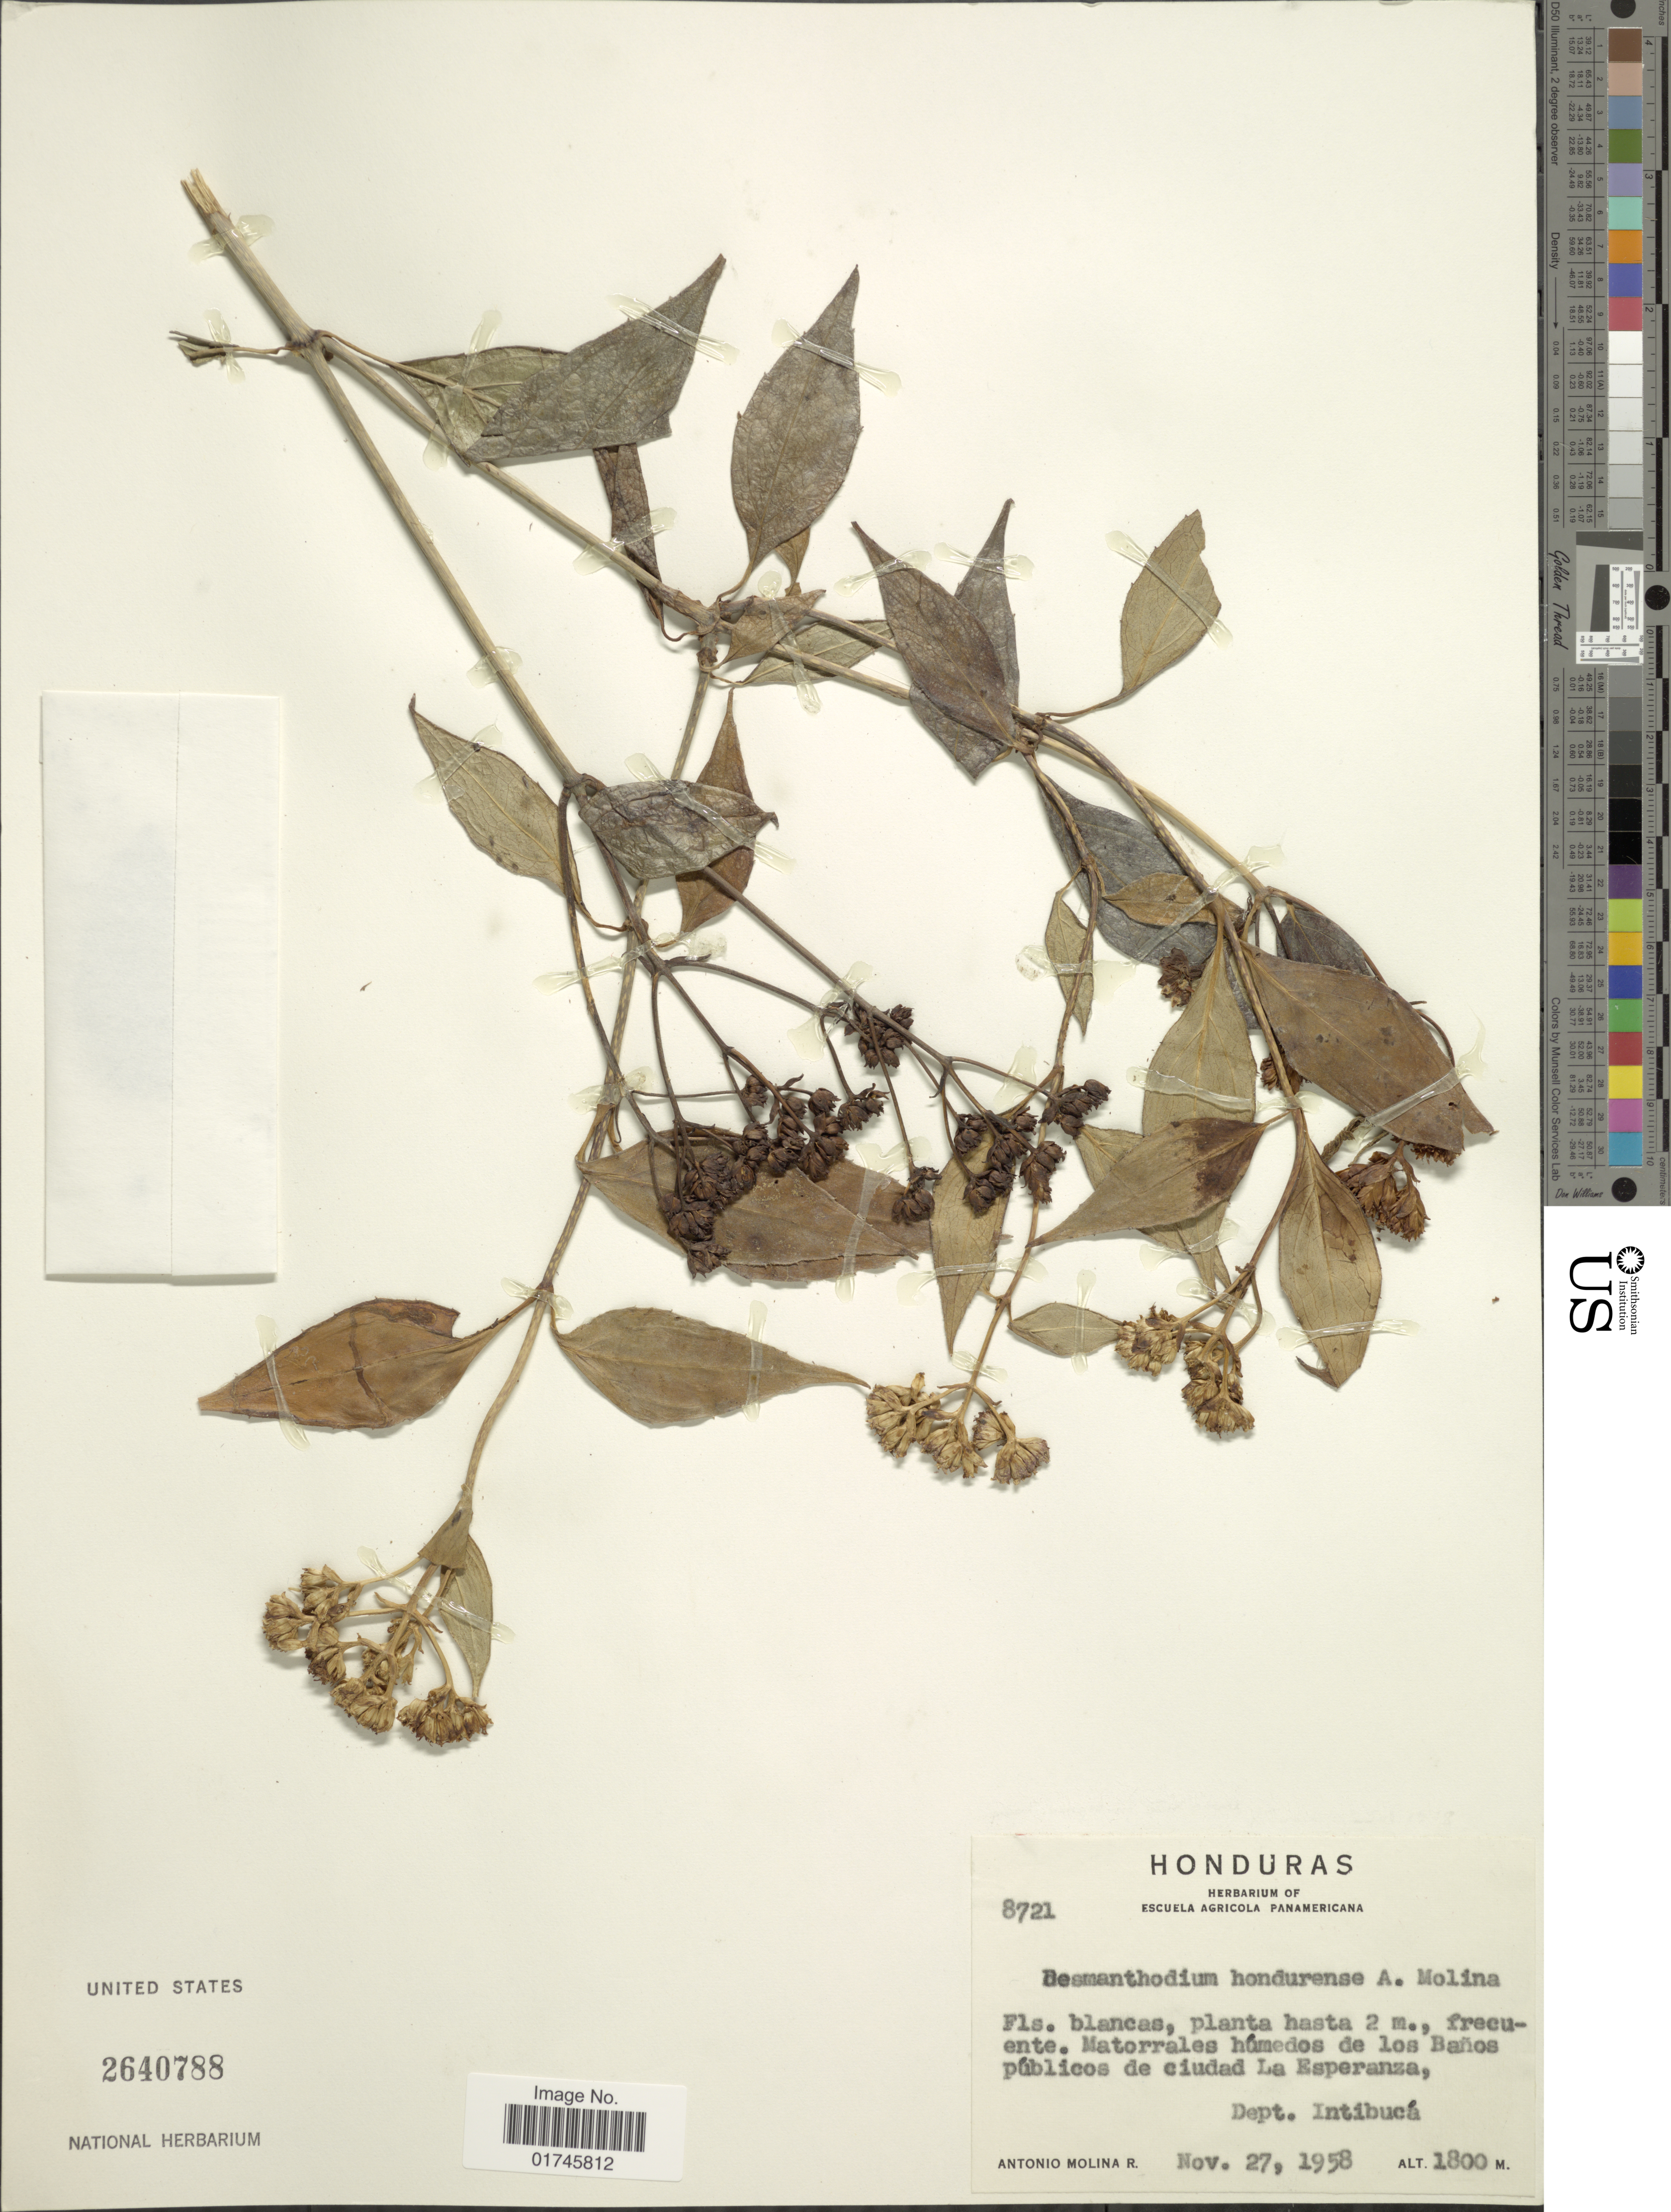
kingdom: Plantae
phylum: Tracheophyta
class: Magnoliopsida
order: Asterales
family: Asteraceae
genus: Desmanthodium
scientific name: Desmanthodium hondurense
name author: Molina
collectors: A. Molina R.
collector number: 8721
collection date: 1958-11-27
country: Honduras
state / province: Intibuca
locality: Matorrales humedos de Los Banos publicos de ciudad La Esperanza.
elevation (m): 1800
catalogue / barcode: US 2640788